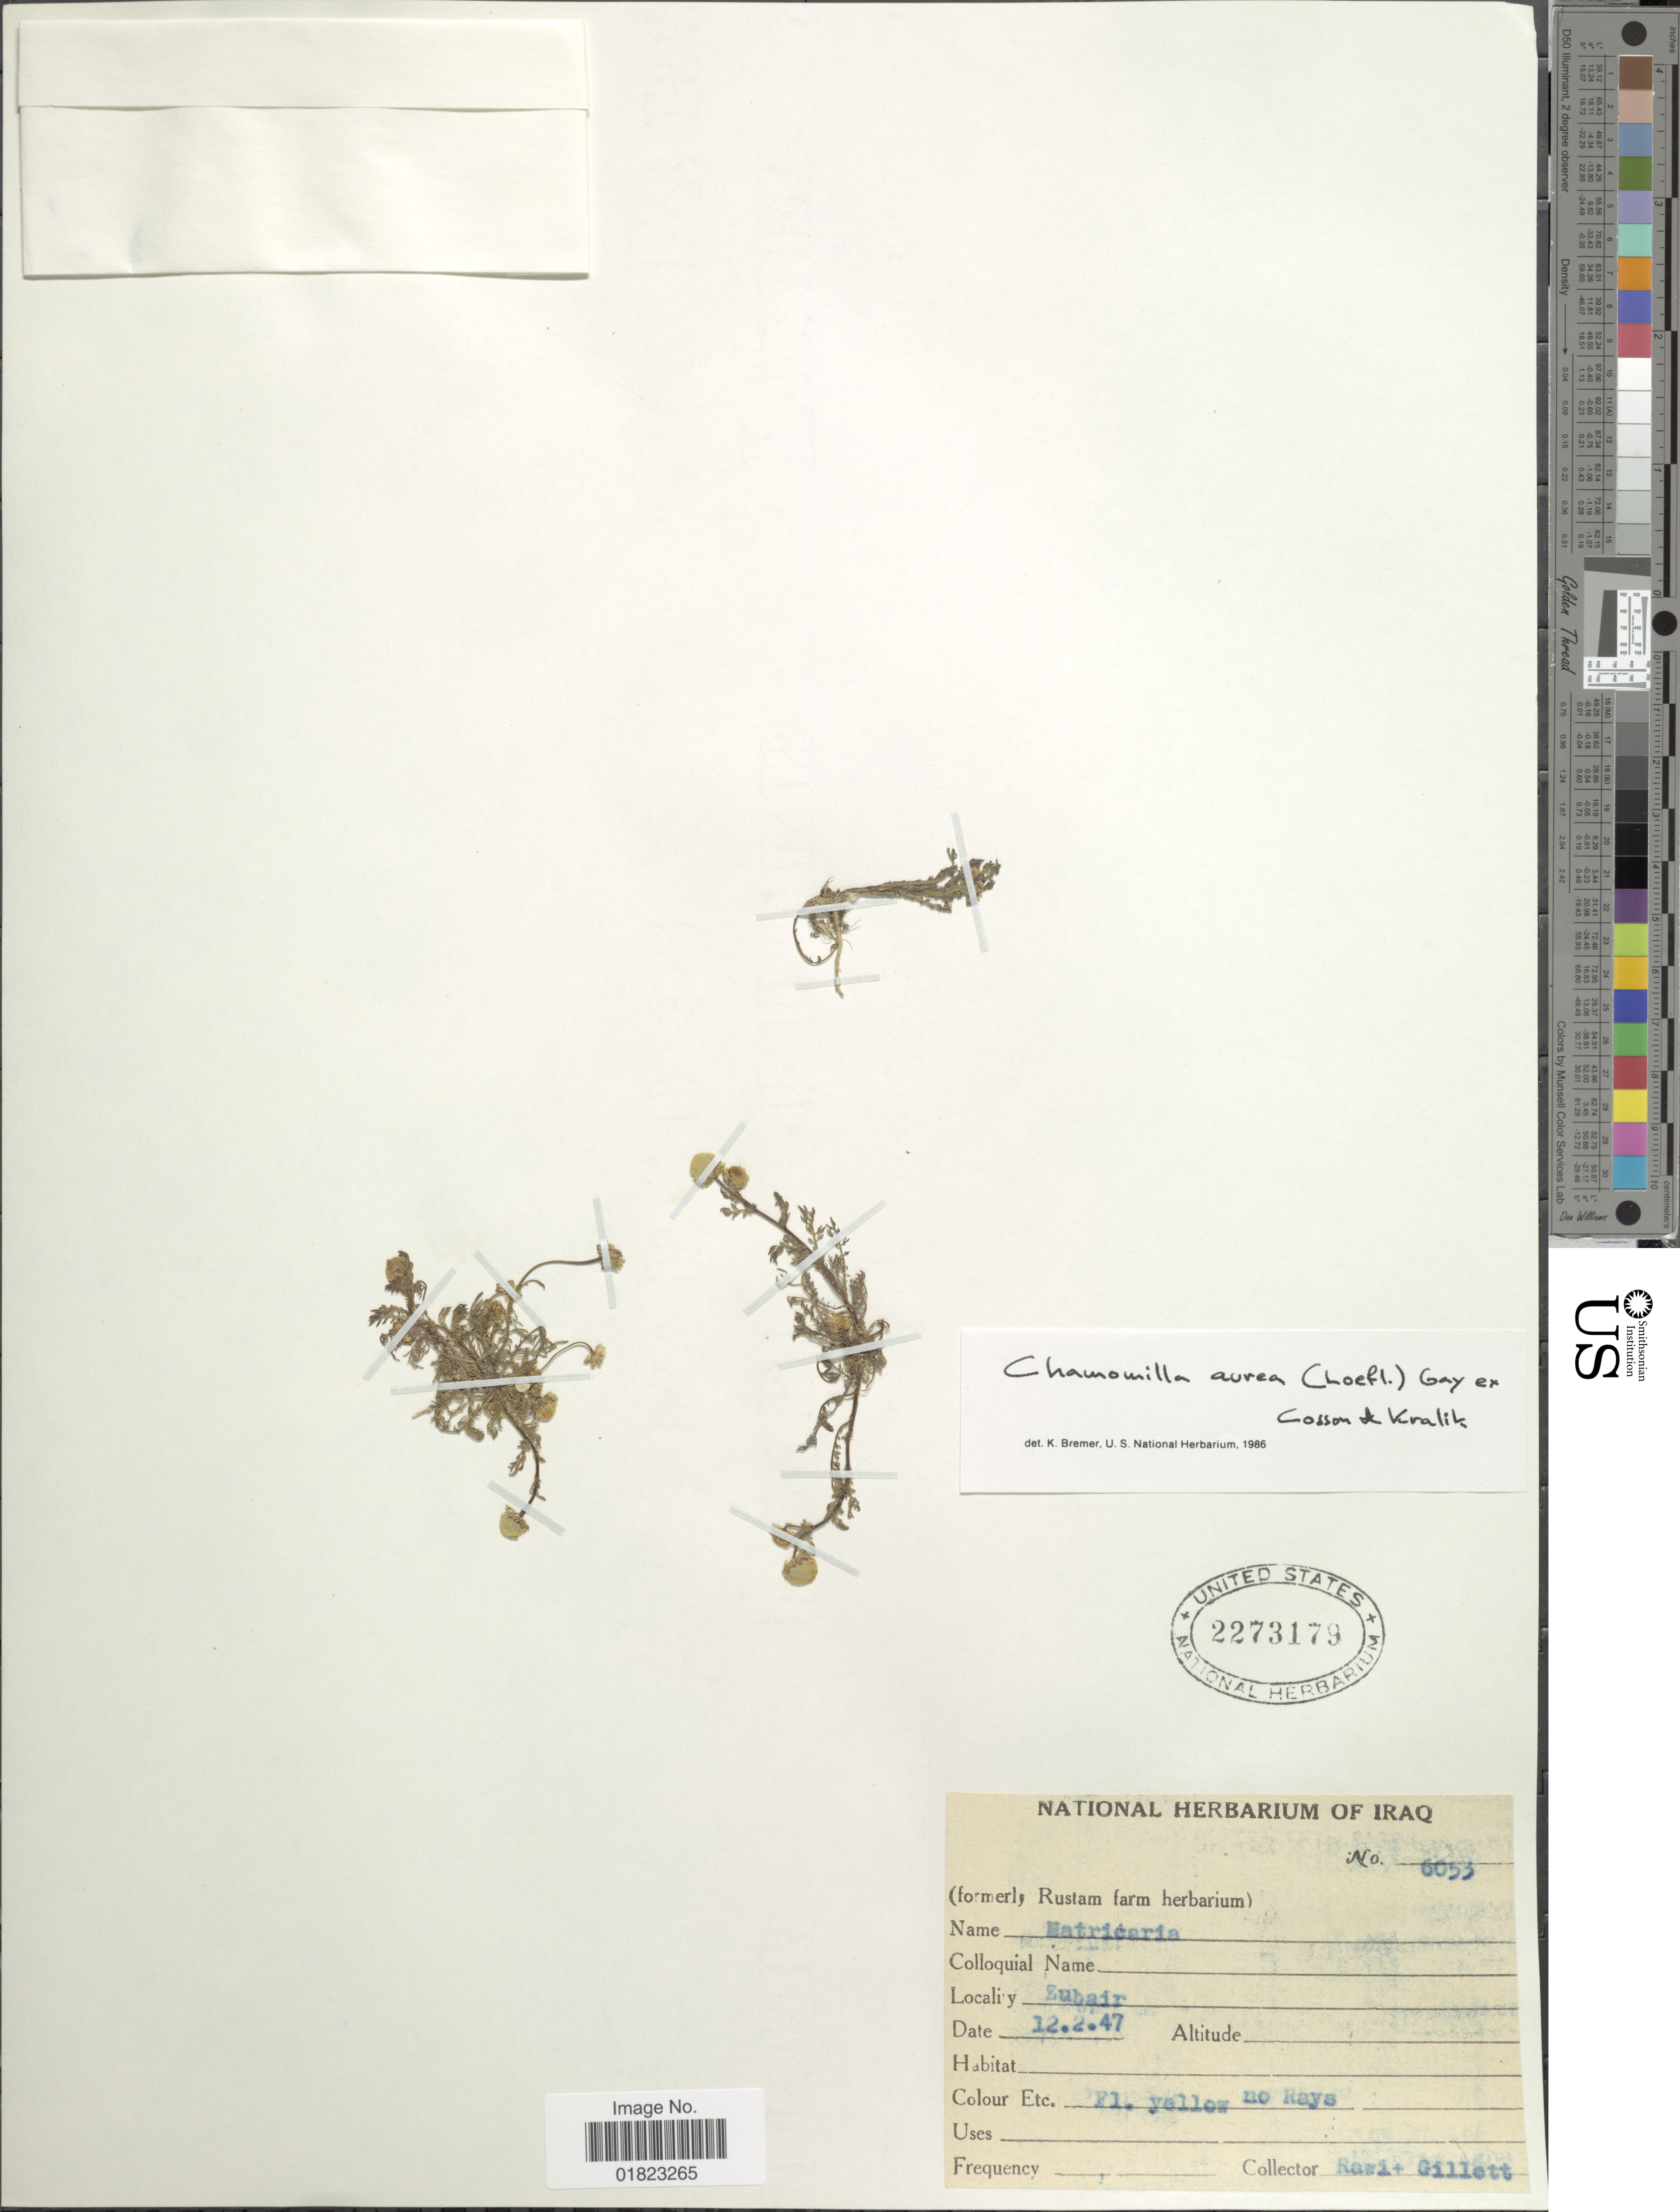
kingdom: Plantae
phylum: Tracheophyta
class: Magnoliopsida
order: Asterales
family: Asteraceae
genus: Matricaria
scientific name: Matricaria aurea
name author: (Loefl.) Sch. Bip.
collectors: -. Rawi & Gillett, --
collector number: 6053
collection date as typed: Transcribed d/m/y: 12/2/47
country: Iraq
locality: Zubair.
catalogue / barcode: US 2273179